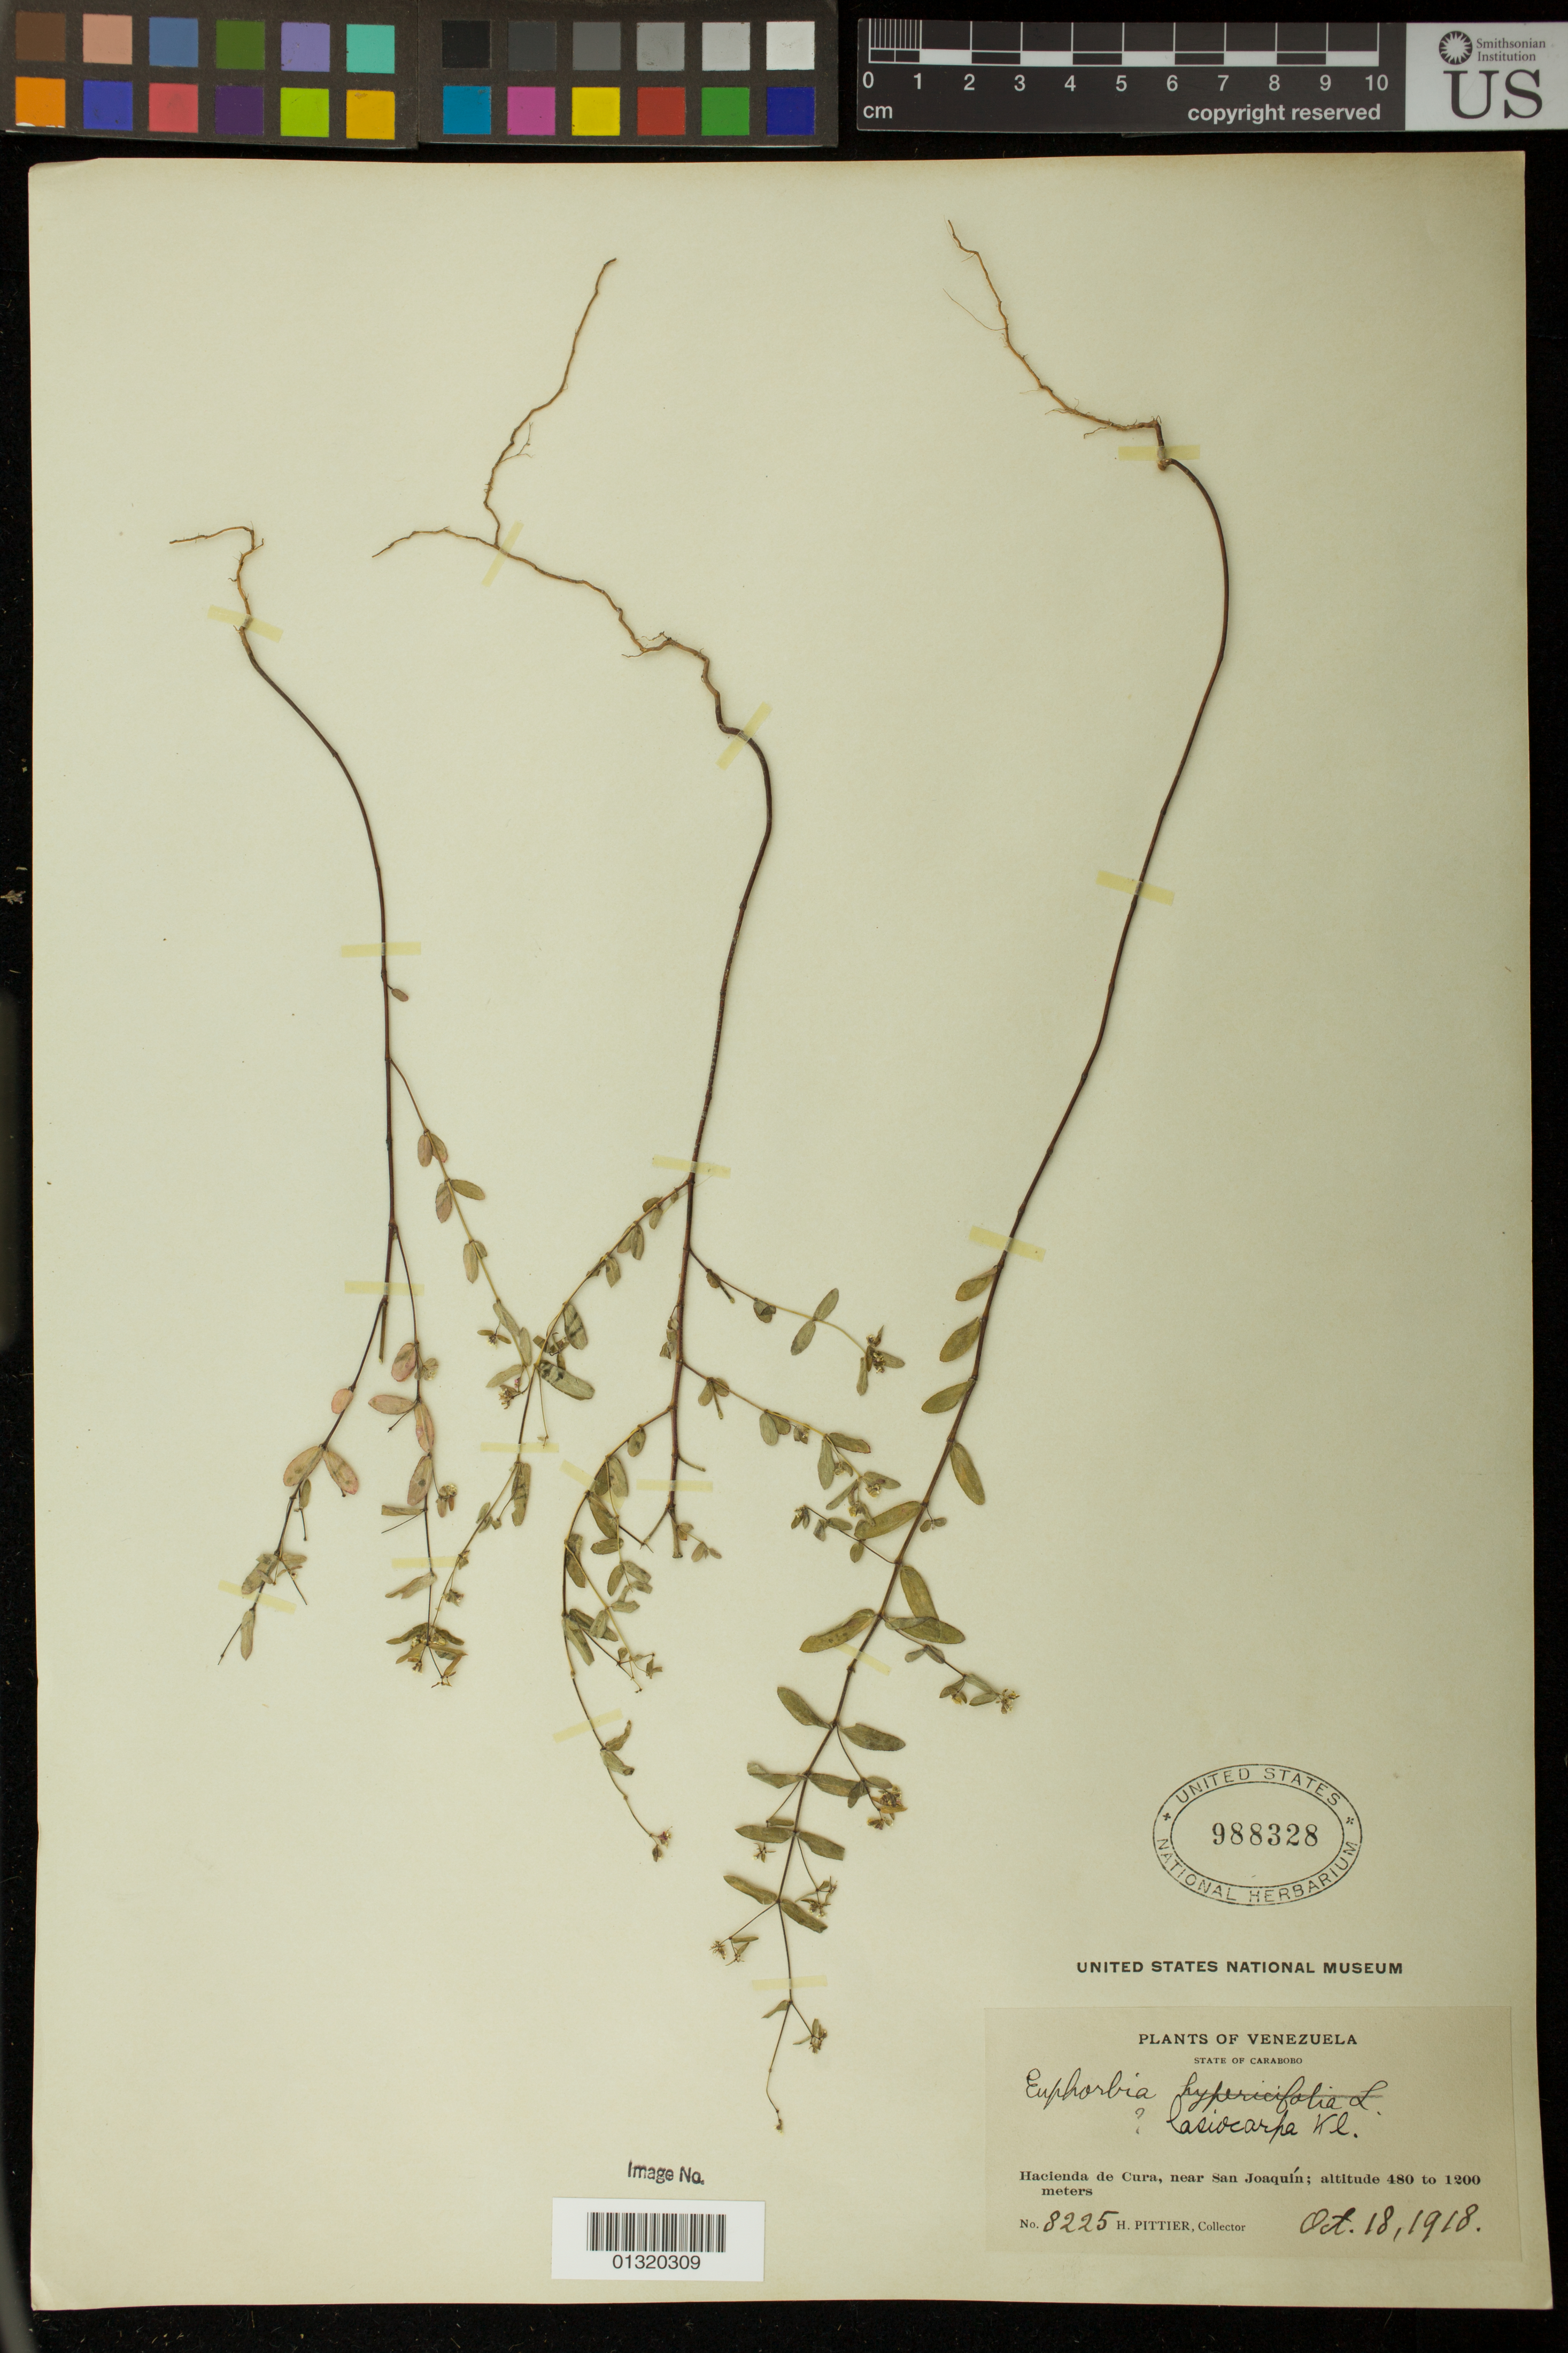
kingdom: Plantae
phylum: Tracheophyta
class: Magnoliopsida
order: Malpighiales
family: Euphorbiaceae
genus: Euphorbia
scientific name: Euphorbia lasiocarpa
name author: Klotzsch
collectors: H. F. Pittier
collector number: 8225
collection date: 1918-10-18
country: Venezuela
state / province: Carabobo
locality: Hacienda de Cura, near San Joaquin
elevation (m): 480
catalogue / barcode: US 988328